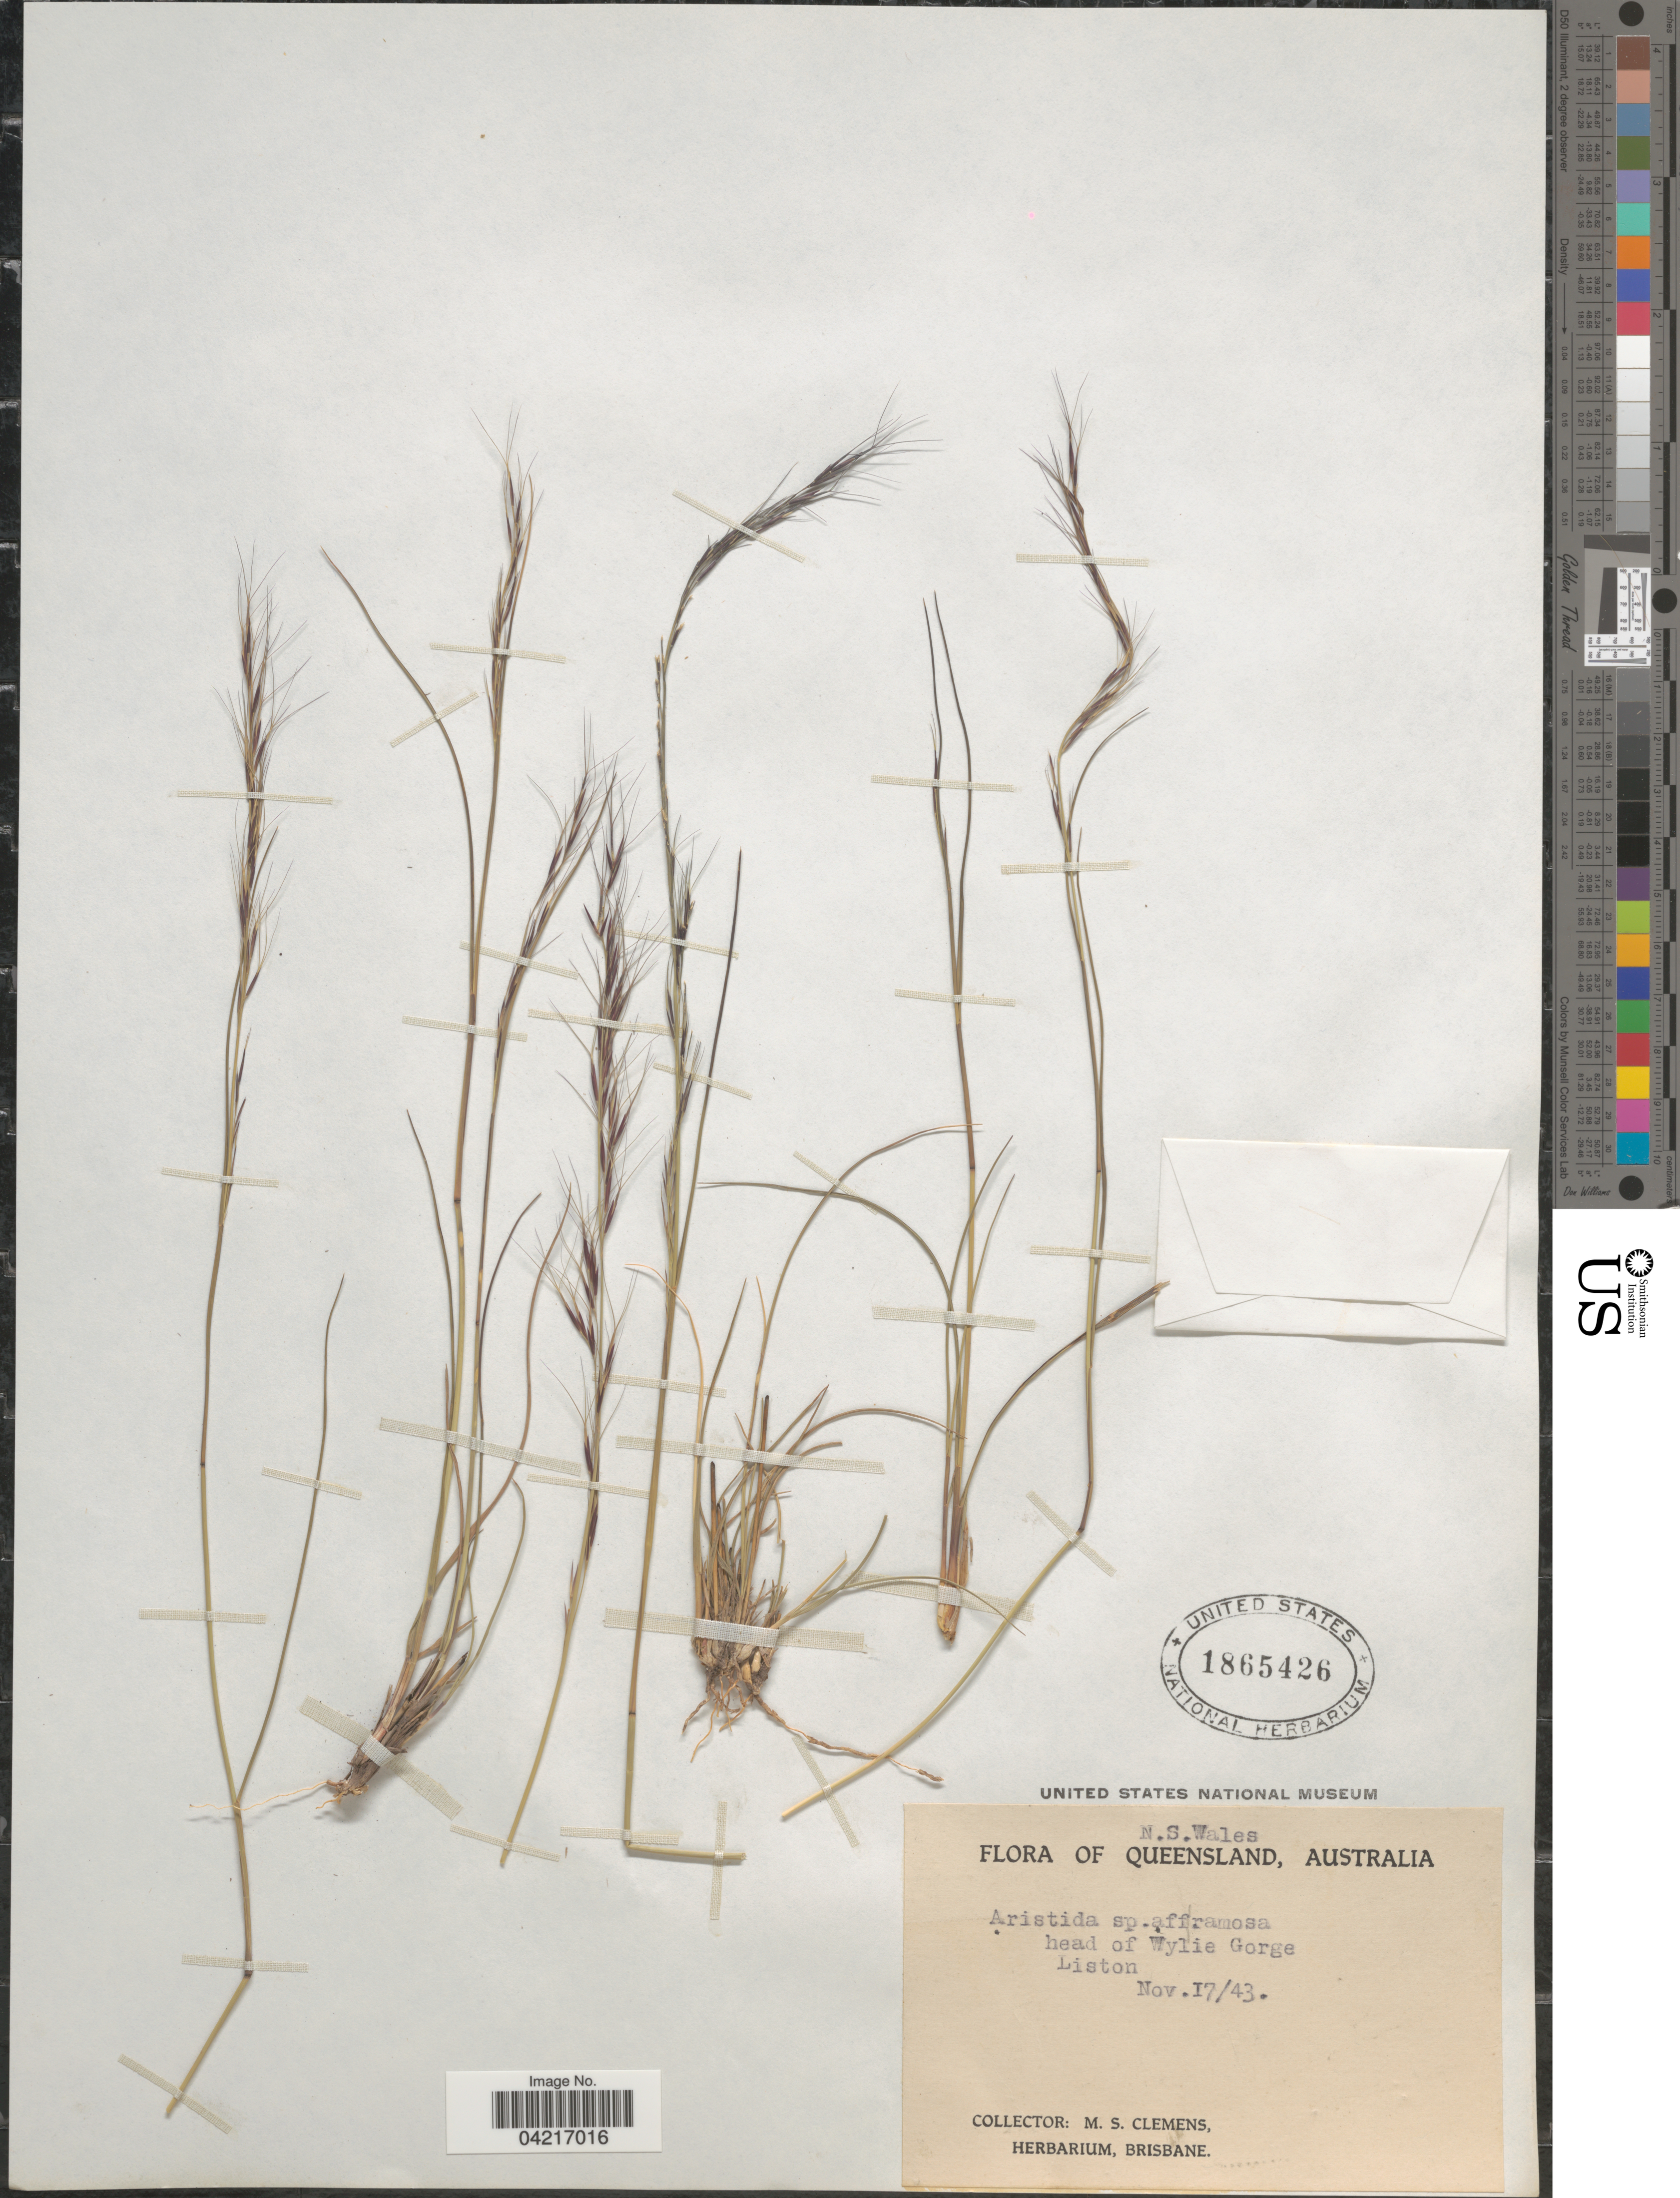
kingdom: Plantae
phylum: Tracheophyta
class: Liliopsida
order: Poales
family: Poaceae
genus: Aristida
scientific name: Aristida sp.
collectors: M. S. Clemens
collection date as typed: Transcribed d/m/y: 17/11/43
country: Australia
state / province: New South Wales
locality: Head of Wylie Gorge. Liston.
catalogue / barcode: US 1865426